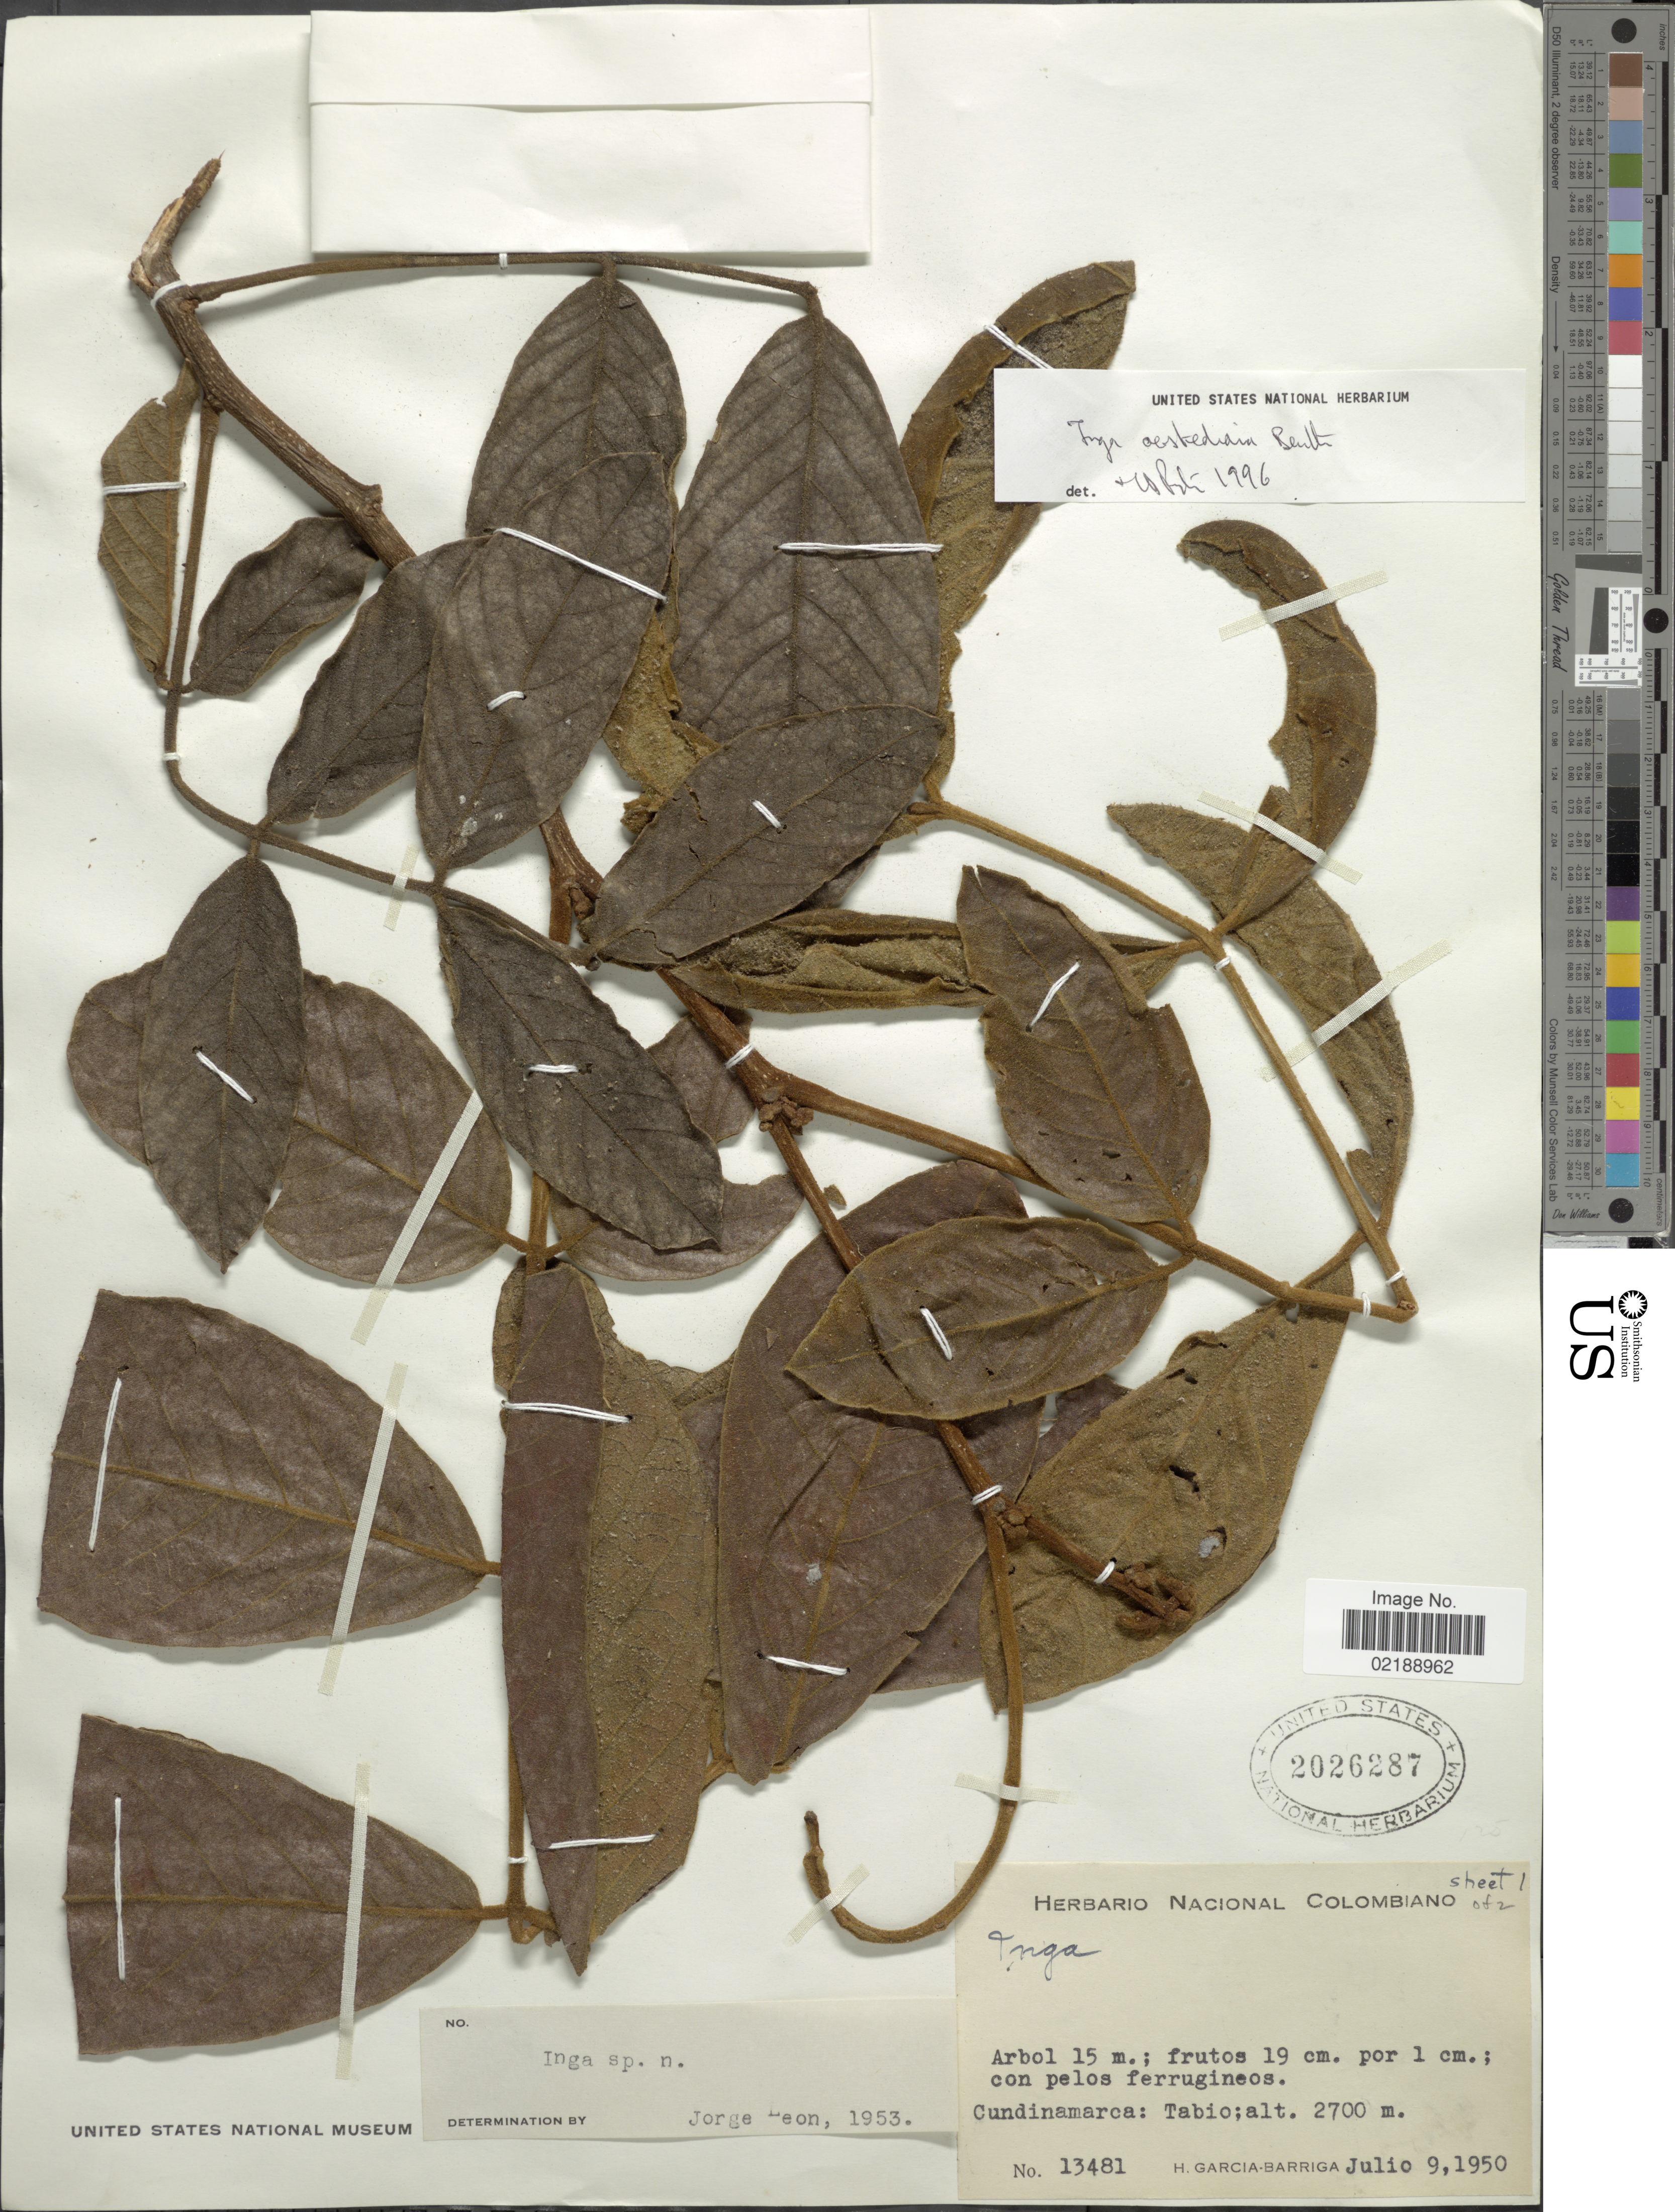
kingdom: Plantae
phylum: Tracheophyta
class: Magnoliopsida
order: Fabales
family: Fabaceae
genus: Inga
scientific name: Inga oerstediana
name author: Benth.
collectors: H. García Barriga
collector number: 13481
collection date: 1950-07-09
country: Colombia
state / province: Cundinamarca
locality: Tabio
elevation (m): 2700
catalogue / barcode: US 2026287